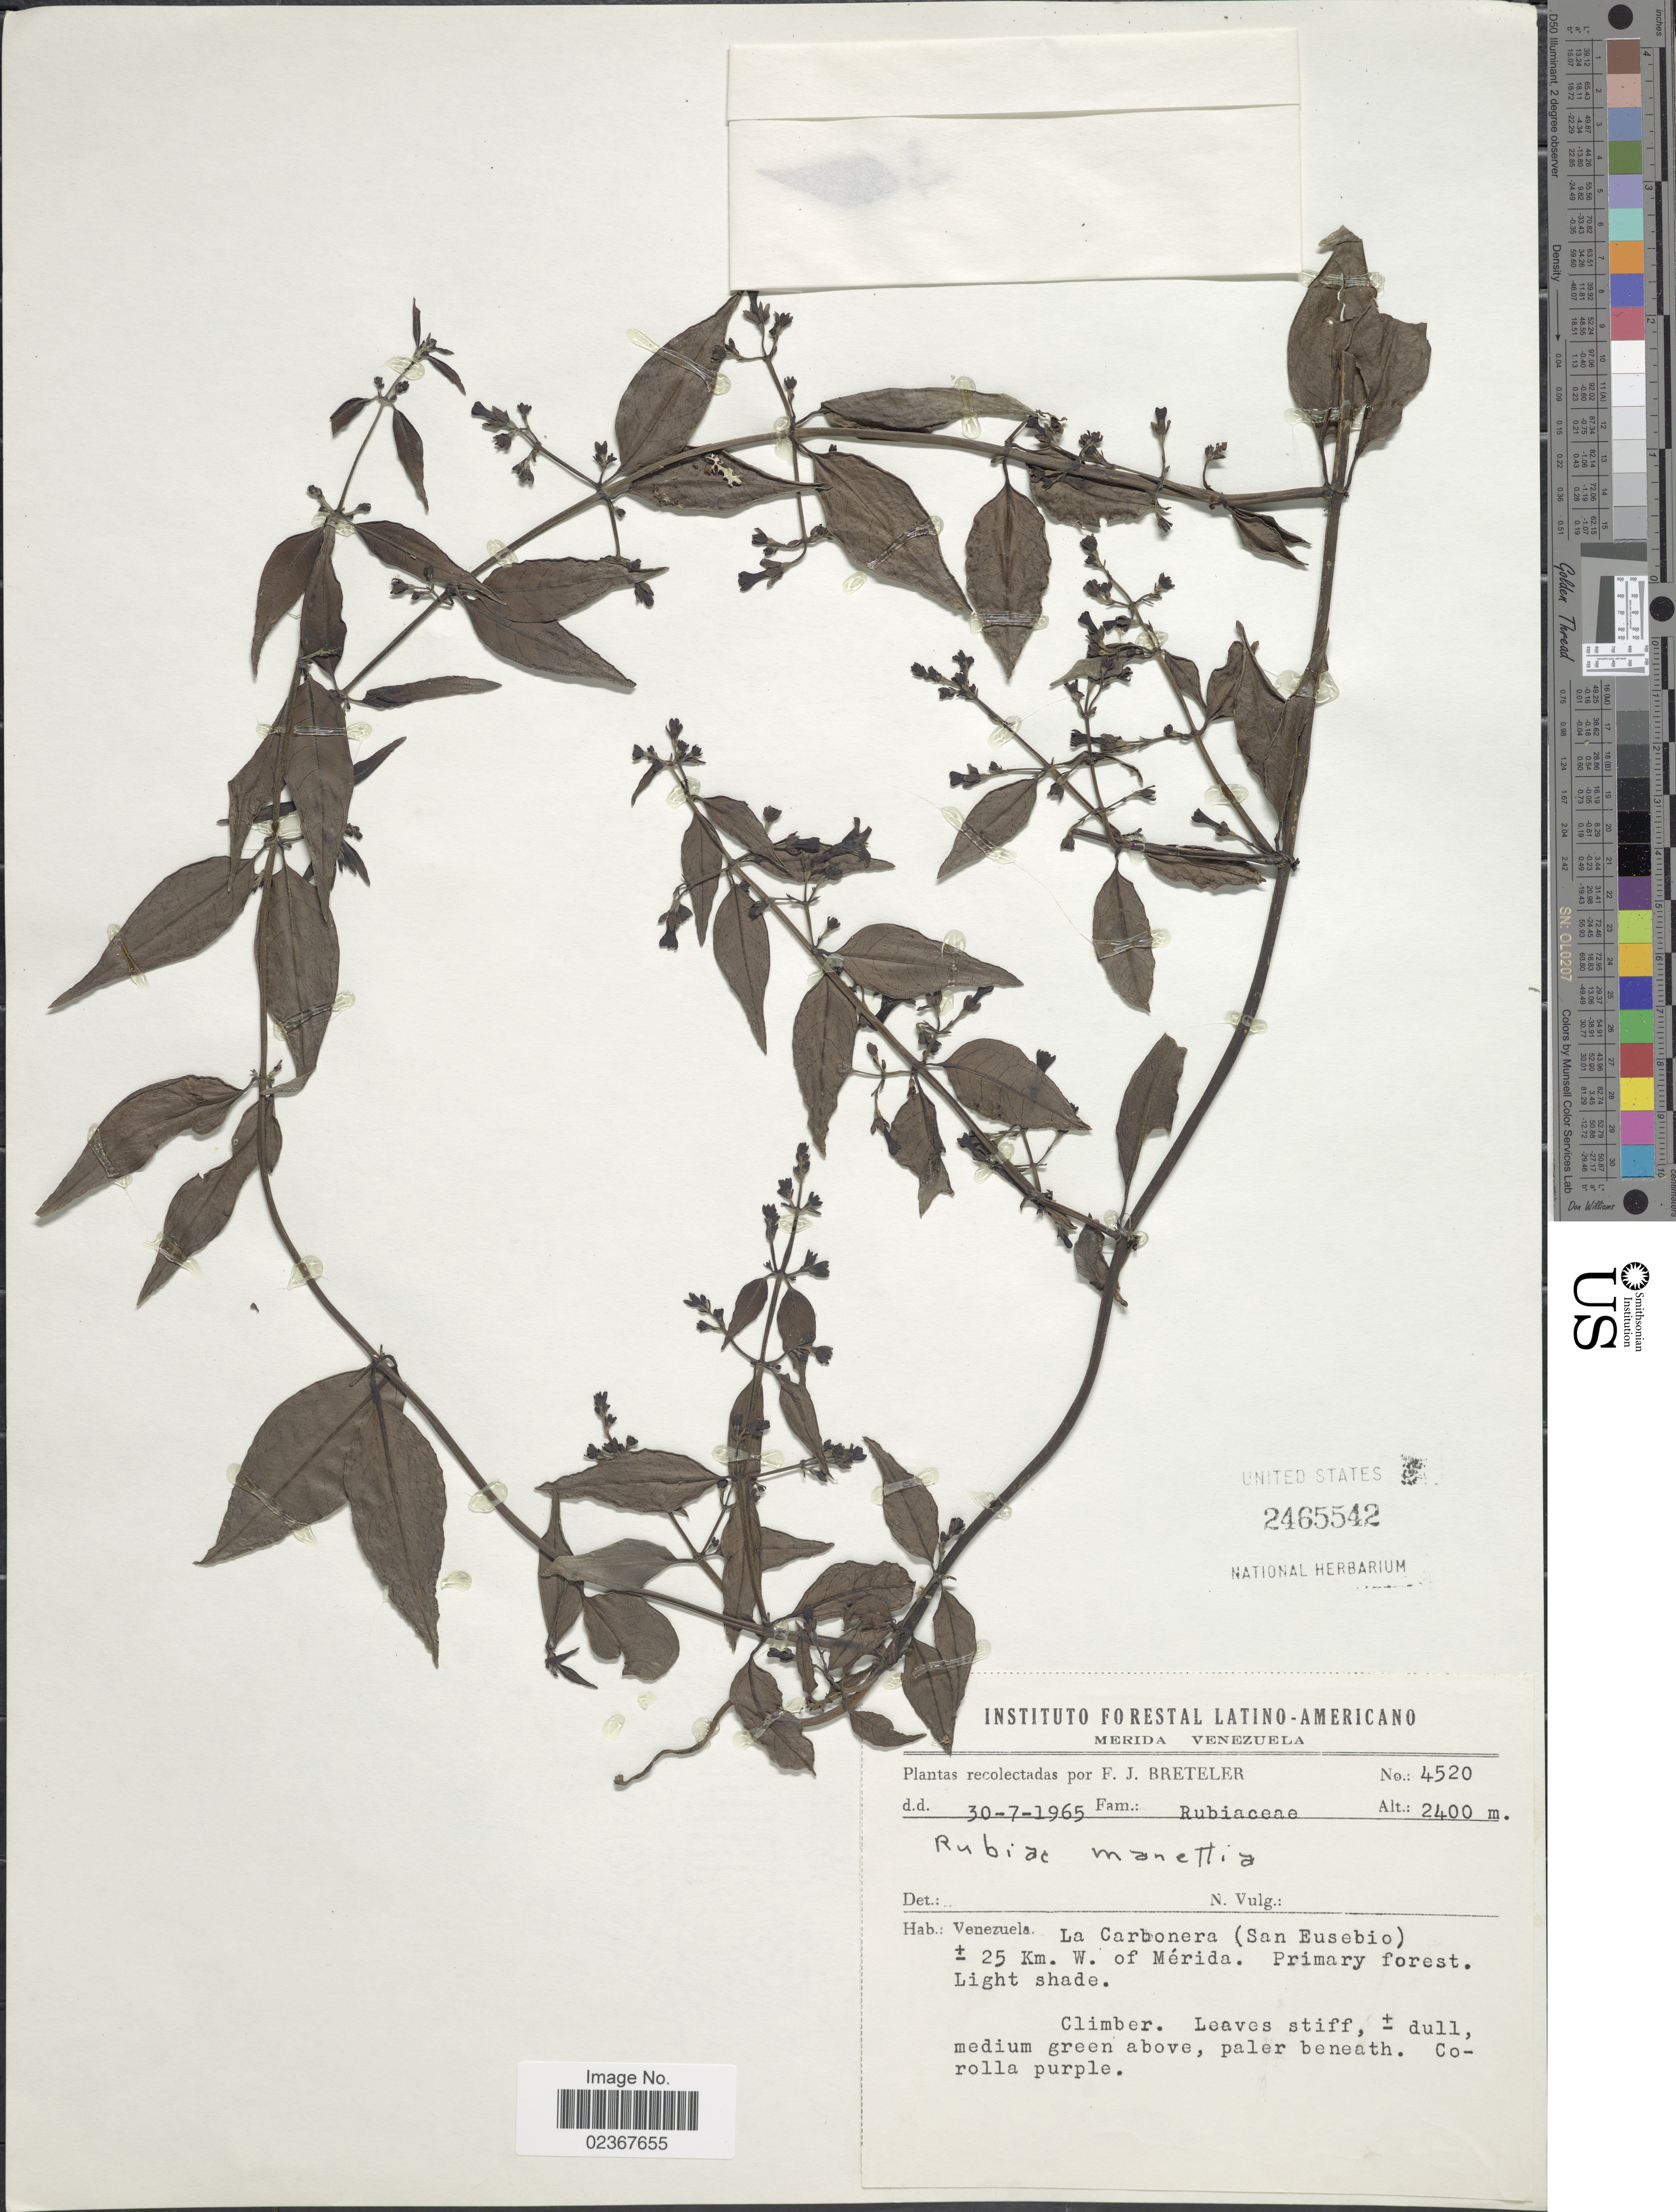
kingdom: Plantae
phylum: Tracheophyta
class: Magnoliopsida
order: Gentianales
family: Rubiaceae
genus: Manettia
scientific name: Manettia sp.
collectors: F. J. Breteler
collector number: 4520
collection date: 1965-07-30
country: Venezuela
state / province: Mérida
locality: La Carbonera (San Eusebio) ± 25 Km W of Mérida. Primary forest. Light shade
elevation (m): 2400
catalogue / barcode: US 2465542